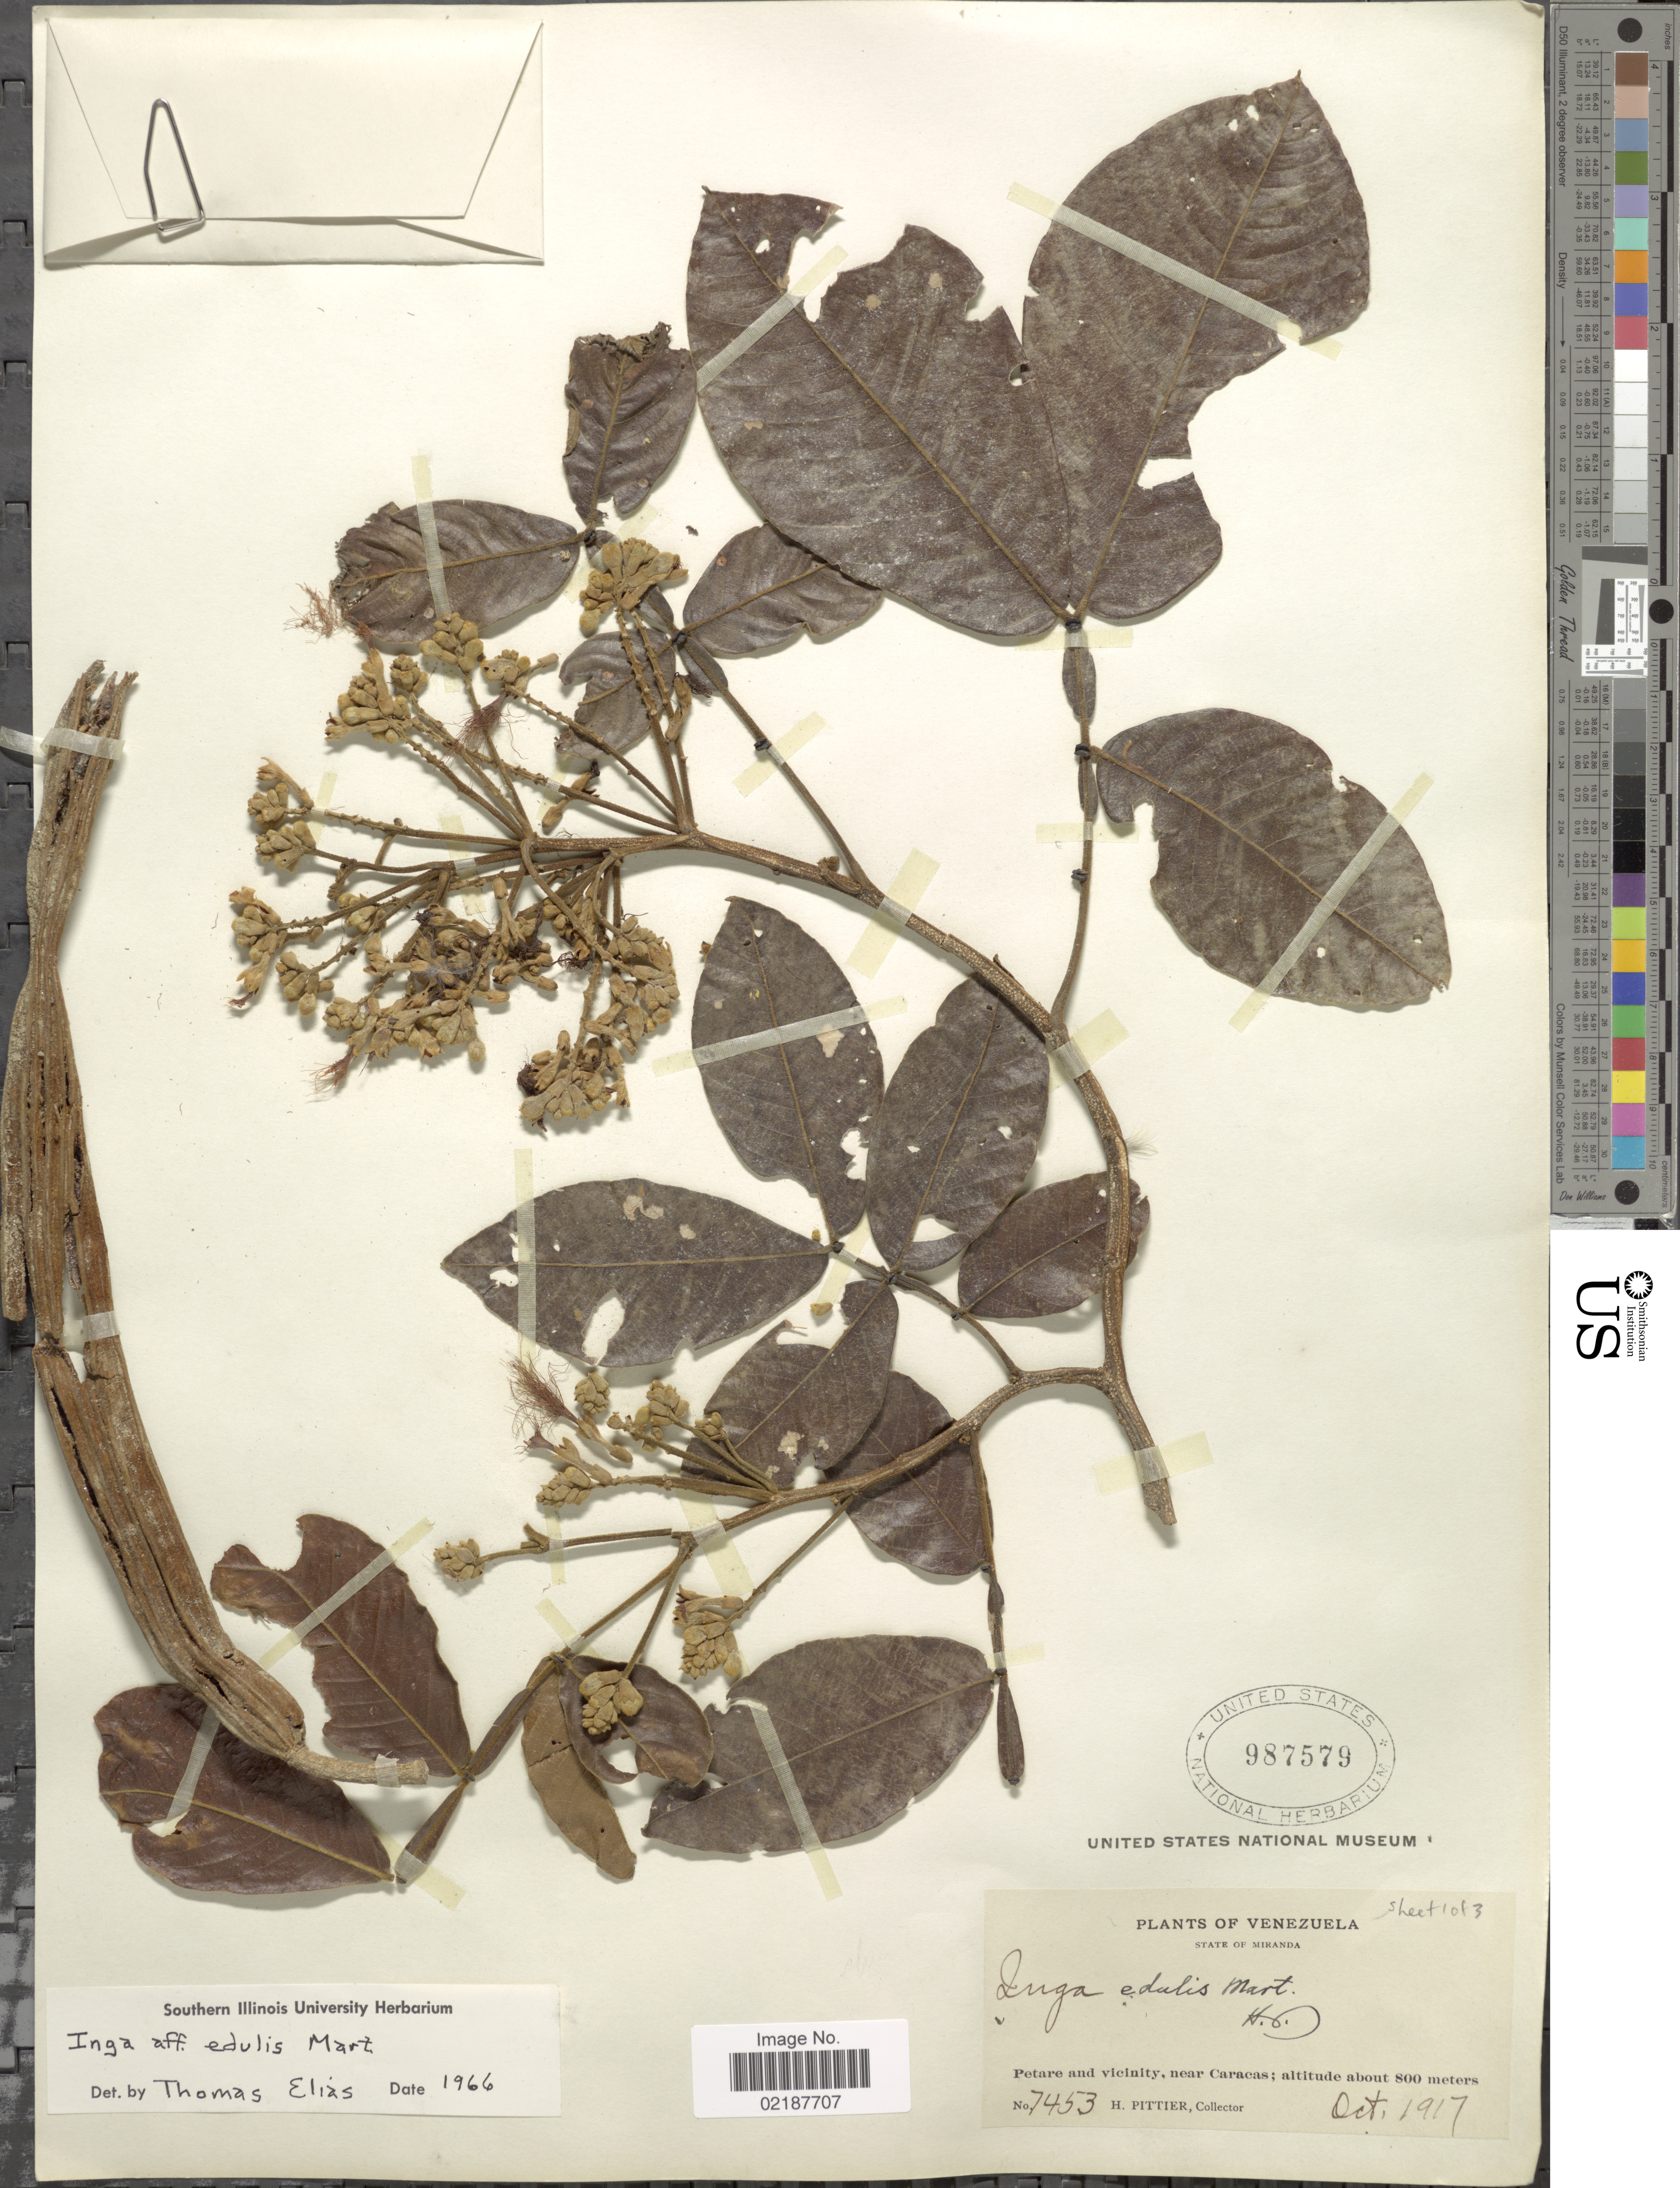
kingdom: Plantae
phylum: Tracheophyta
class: Magnoliopsida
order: Fabales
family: Fabaceae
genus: Inga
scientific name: Inga edulis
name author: Mart.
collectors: H. F. Pittier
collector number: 7453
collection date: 1917-10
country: Venezuela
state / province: Miranda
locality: Petare and vicinity, near Caracas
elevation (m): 800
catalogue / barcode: US 987579